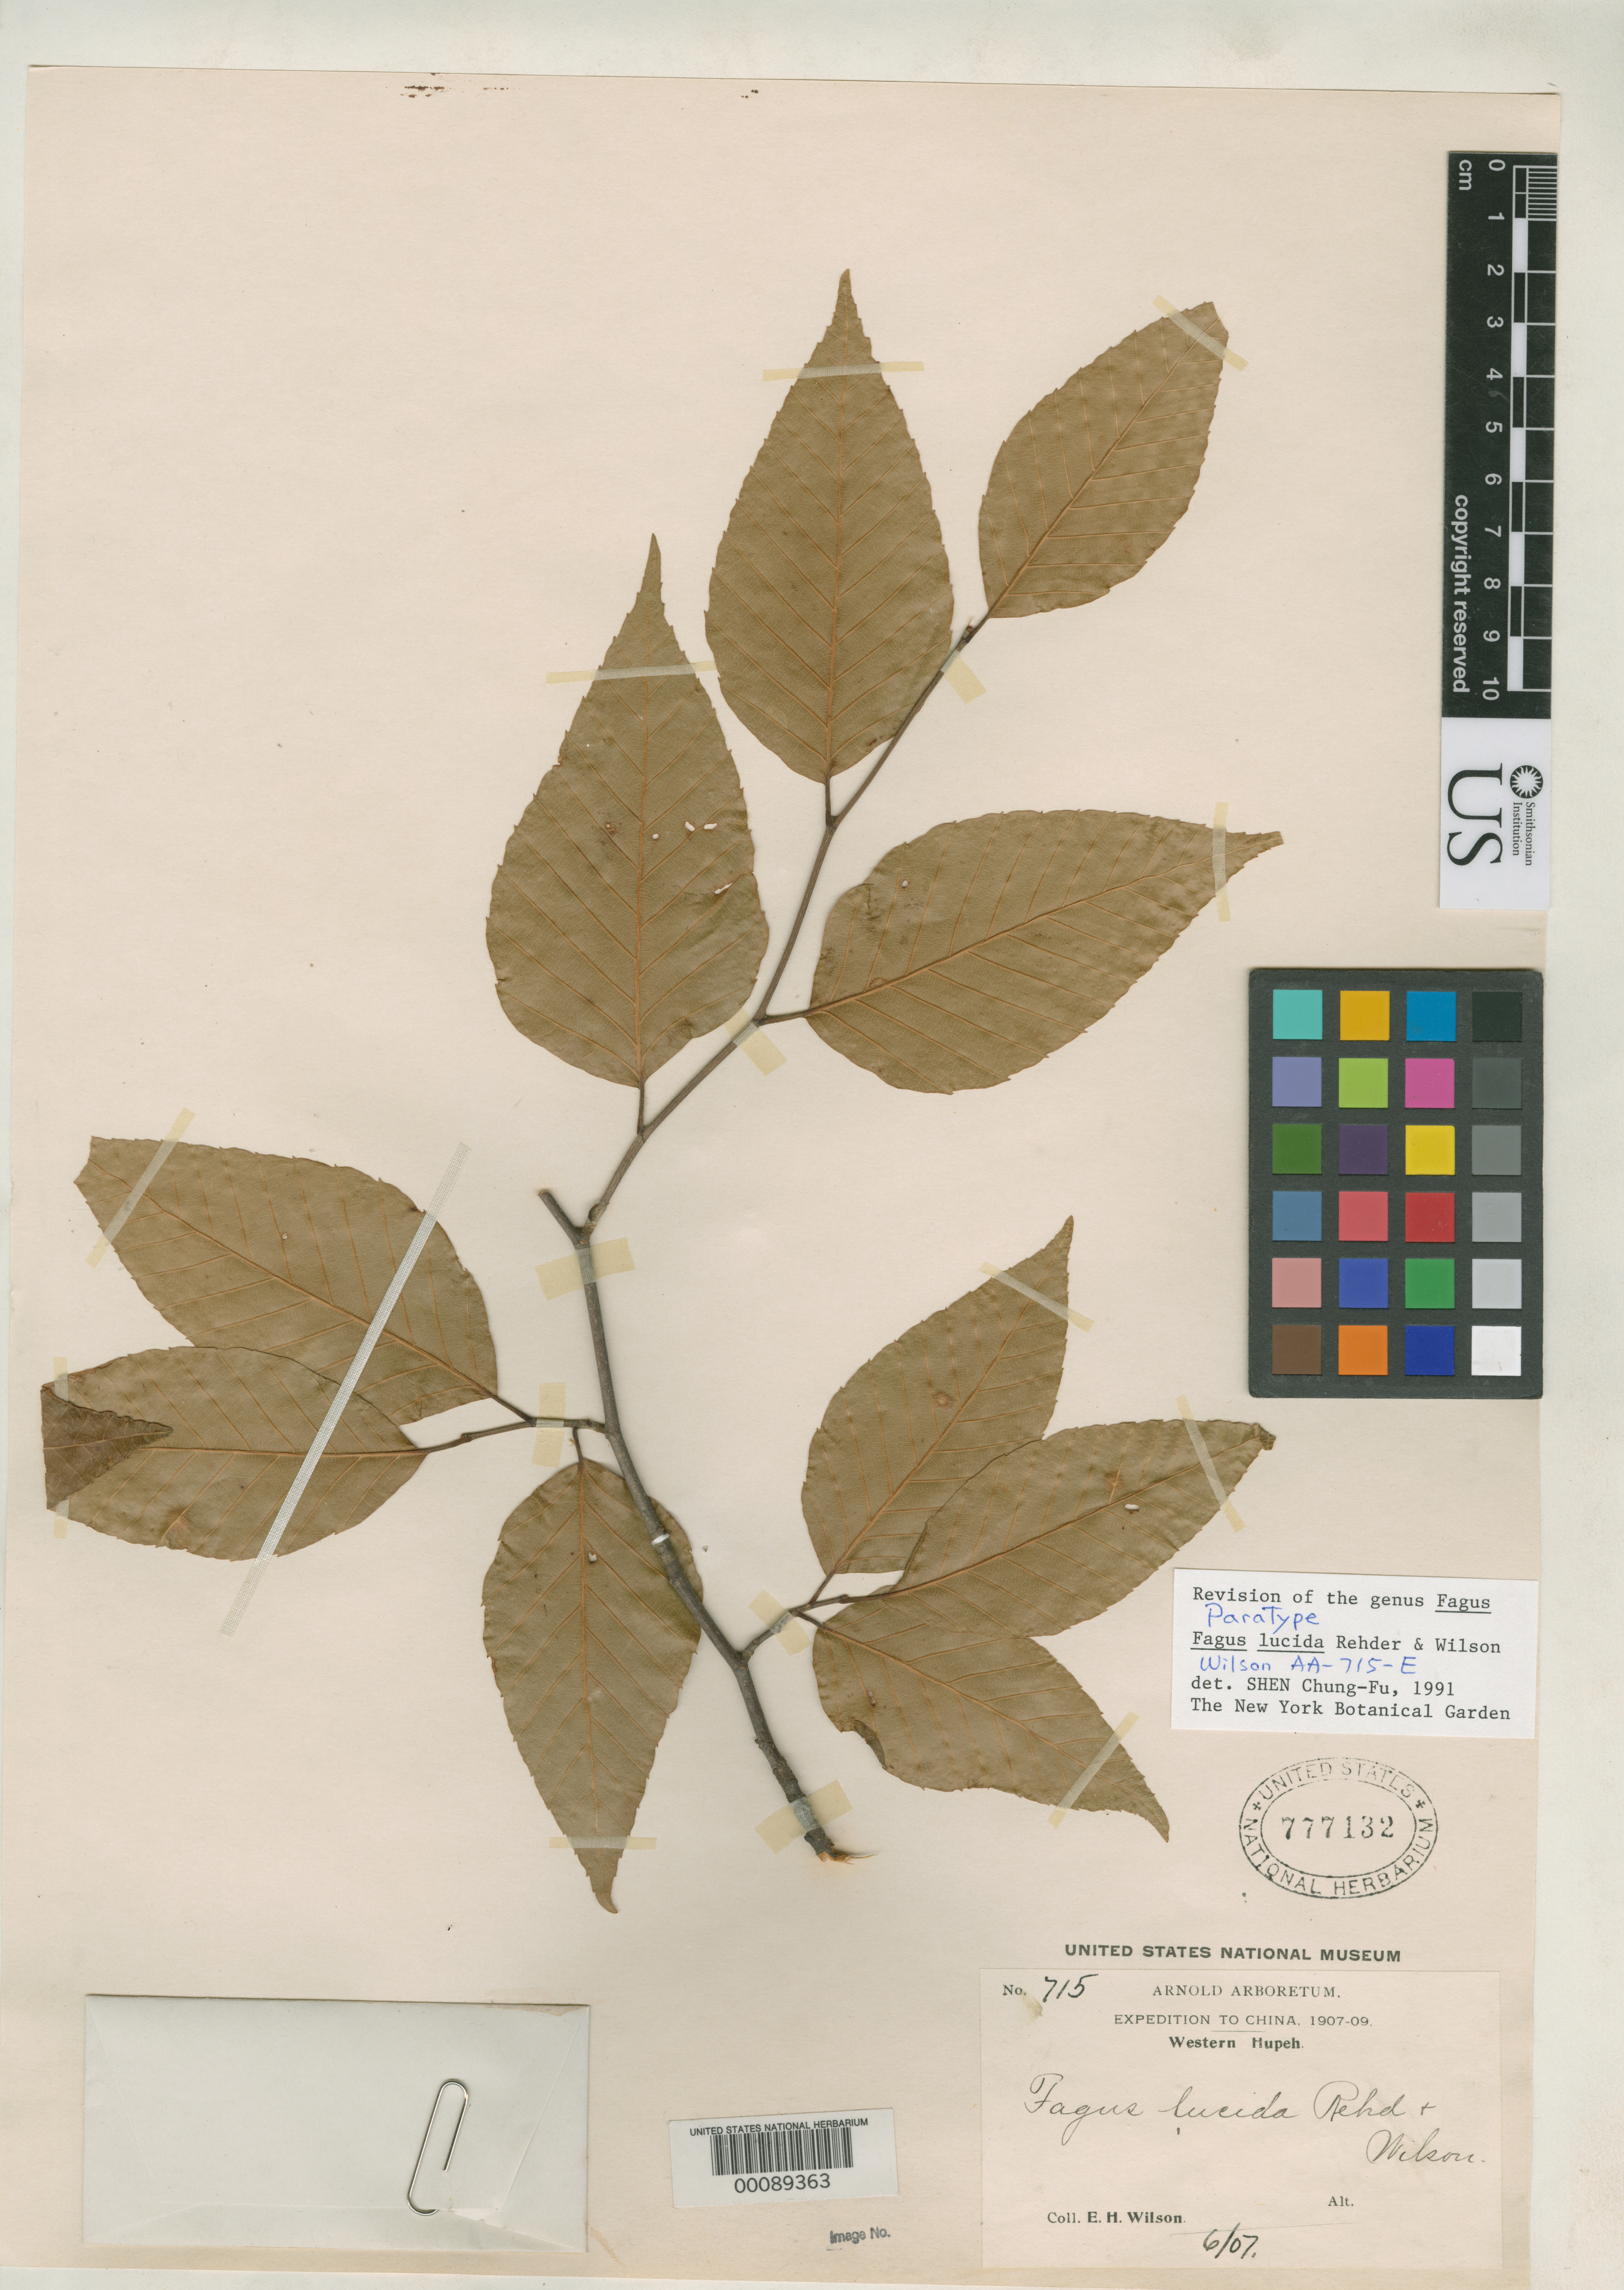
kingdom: Plantae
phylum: Tracheophyta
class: Magnoliopsida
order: Fagales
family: Fagaceae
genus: Fagus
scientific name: Fagus lucida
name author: Rehder & E.H. Wilson in Sarg.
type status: Isotype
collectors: E. H. Wilson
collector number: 715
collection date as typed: Jun 1907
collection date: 1907-06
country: China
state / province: Hubei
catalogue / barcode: US 777132